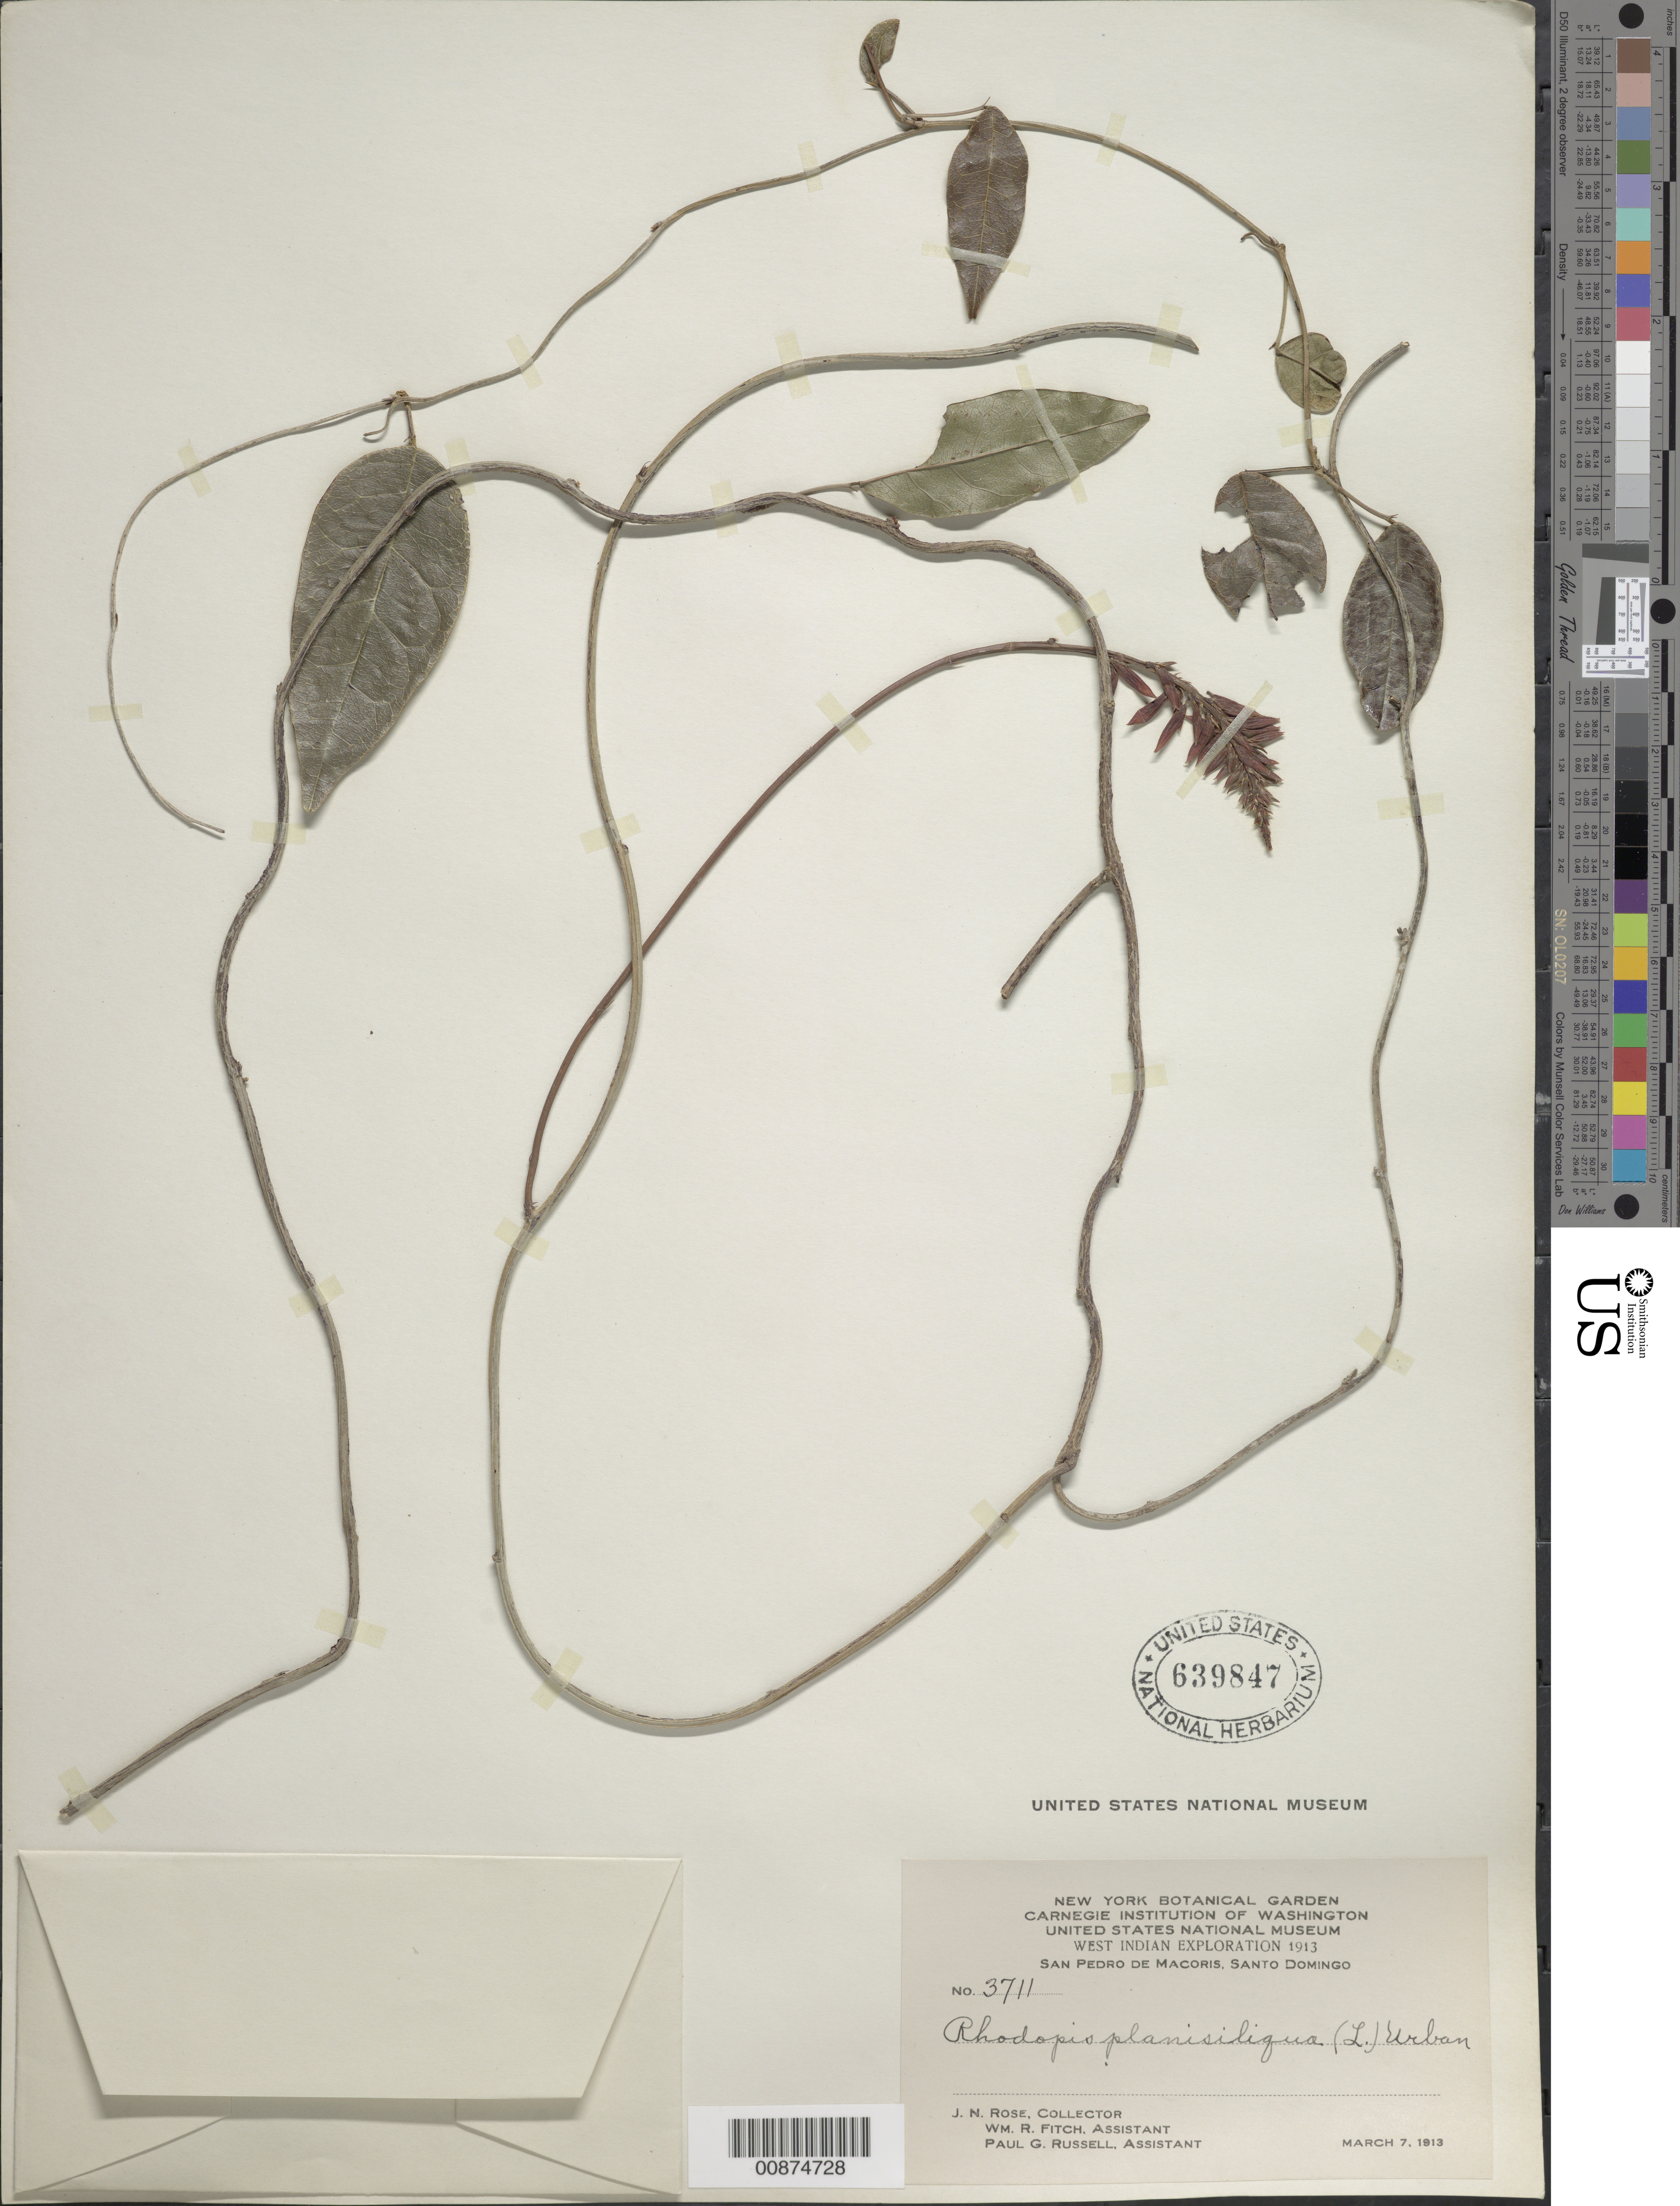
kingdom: Plantae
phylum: Tracheophyta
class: Magnoliopsida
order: Fabales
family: Fabaceae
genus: Rhodopis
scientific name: Rhodopis planisiliqua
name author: (L.) Urb.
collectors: J. N. Rose, W. R. Fitch & P. G. Russell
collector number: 3711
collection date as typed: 07 Mar 1913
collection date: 1913-03-07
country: Dominican Republic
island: Hispaniola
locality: San Pedro de Macorís, Santo Domingo.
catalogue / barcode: US 639847